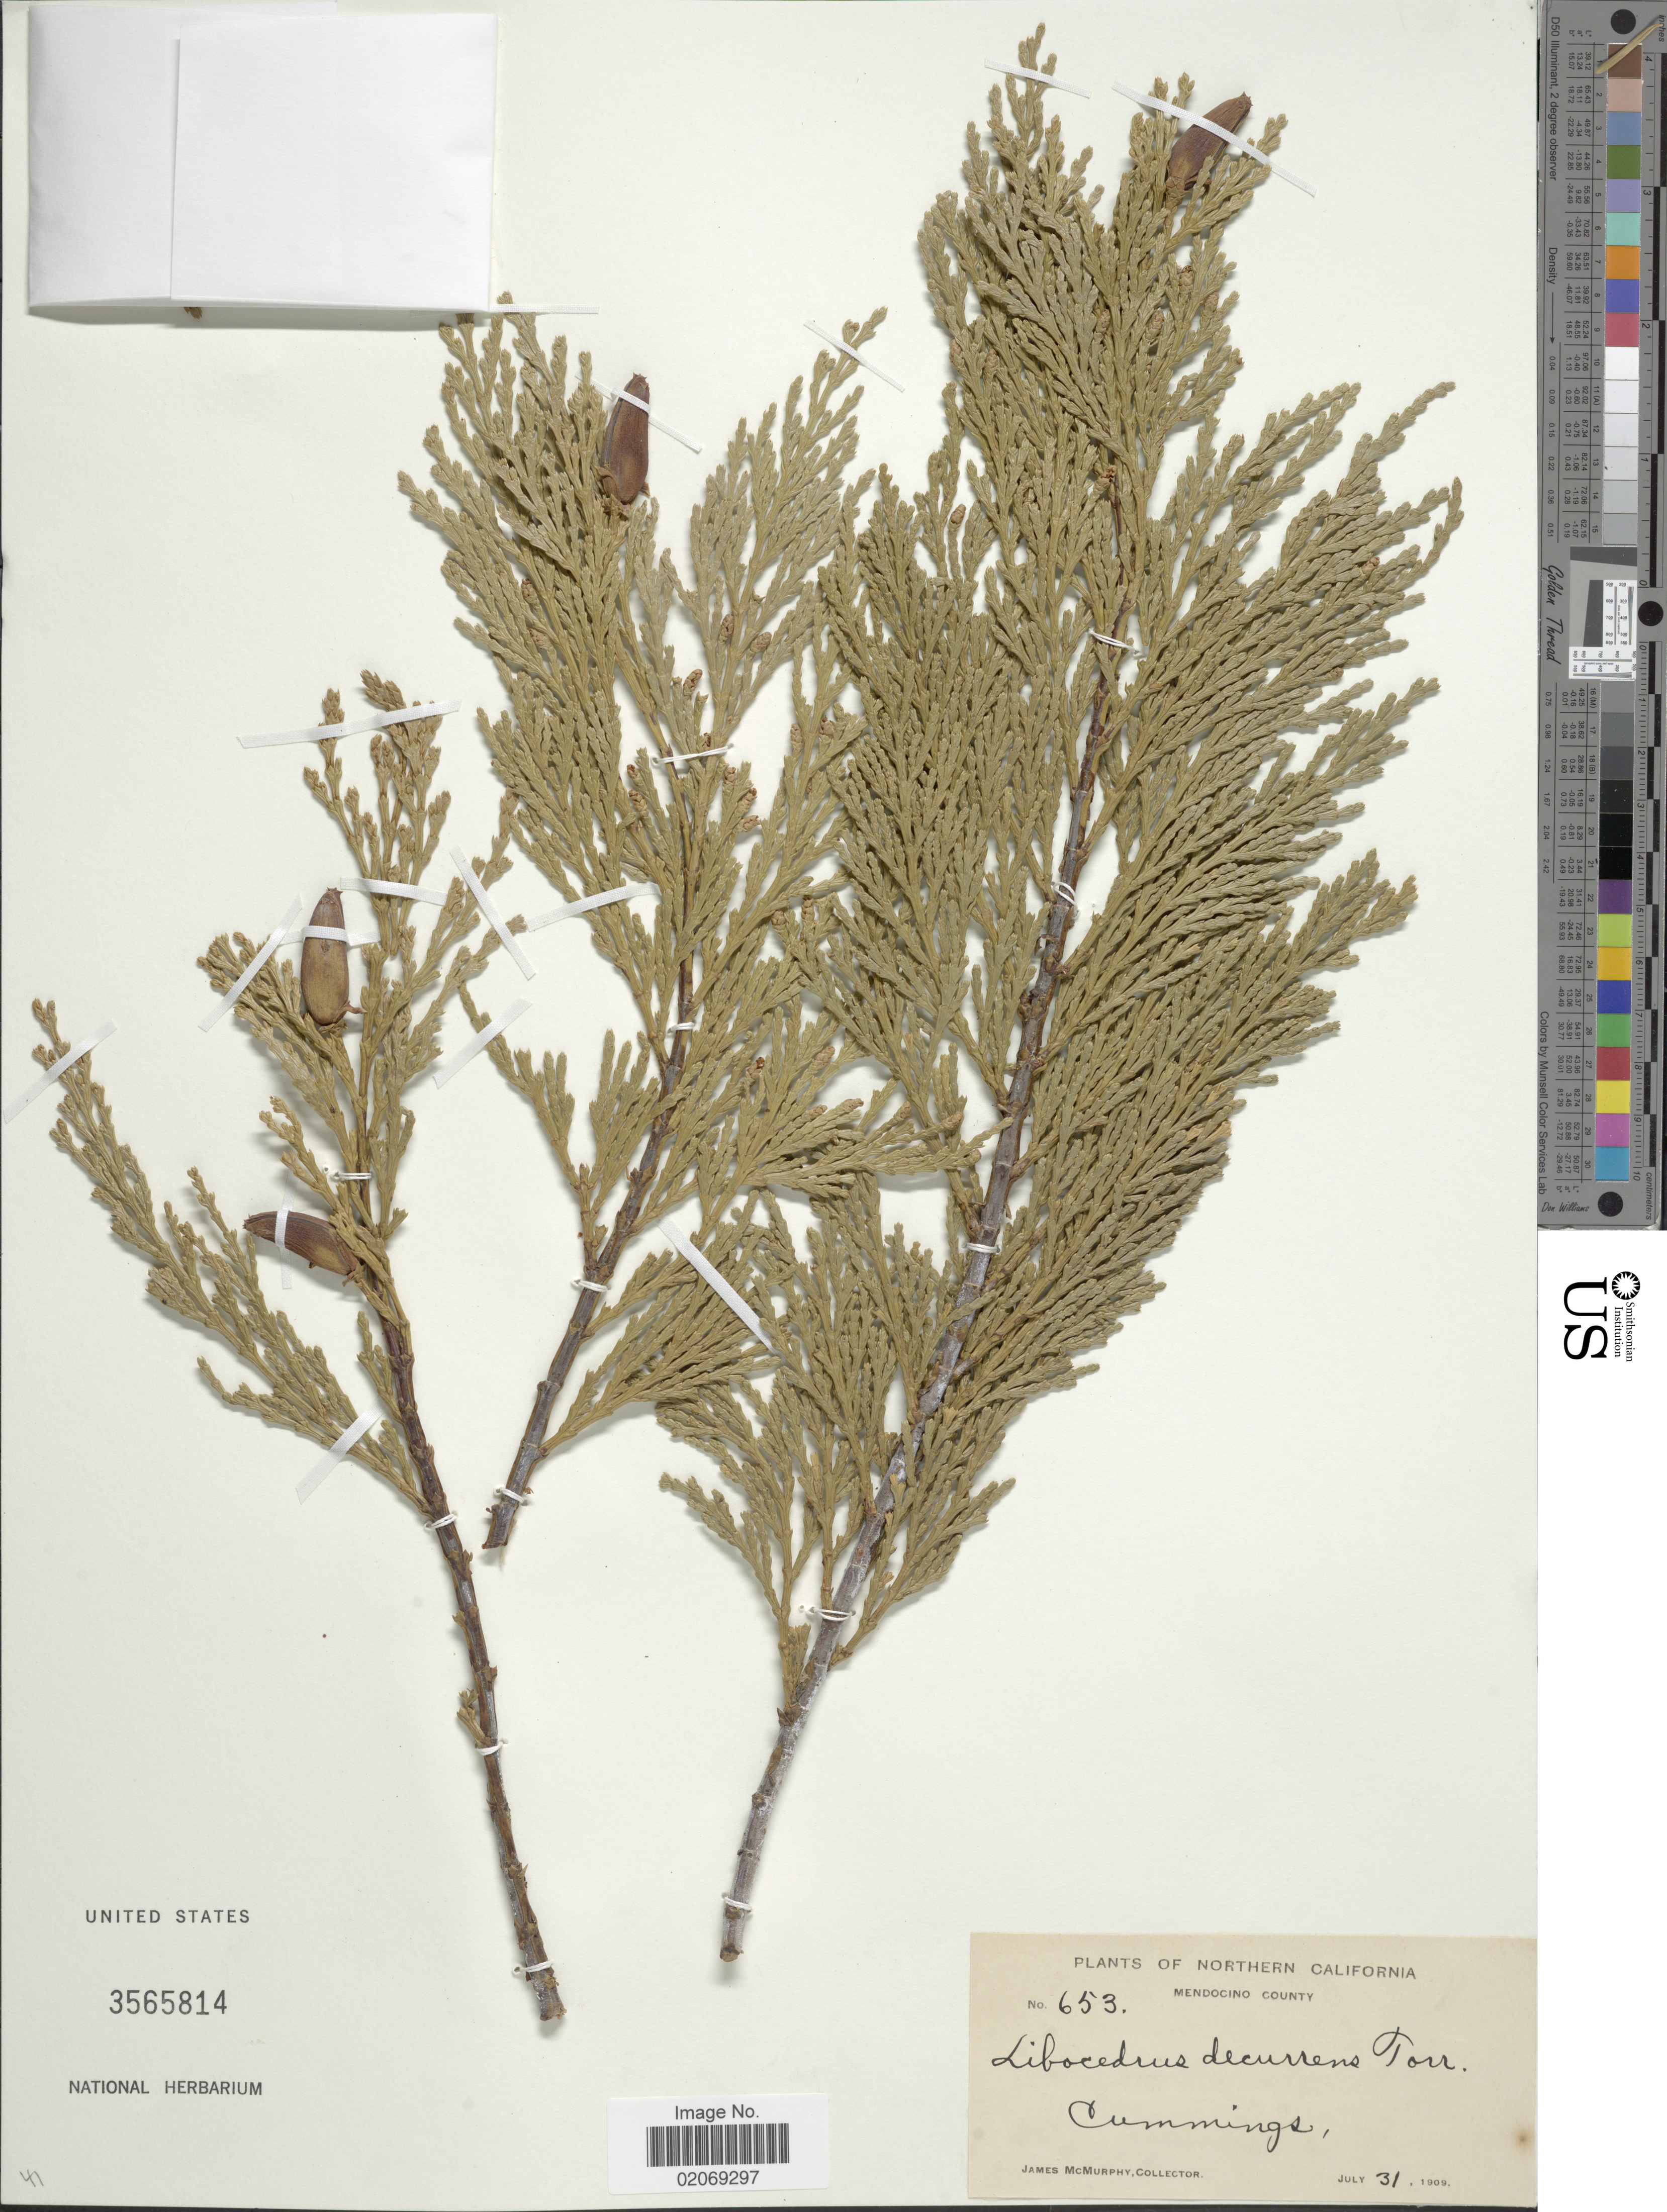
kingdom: Plantae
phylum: Tracheophyta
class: Pinopsida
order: Pinales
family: Cupressaceae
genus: Libocedrus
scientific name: Libocedrus decurrens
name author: Torr.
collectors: J. McMurphy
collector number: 653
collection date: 1909-07-31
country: United States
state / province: California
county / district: Mendocino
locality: Northern California, Mendocino County, Cummings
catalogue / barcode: US 3565814